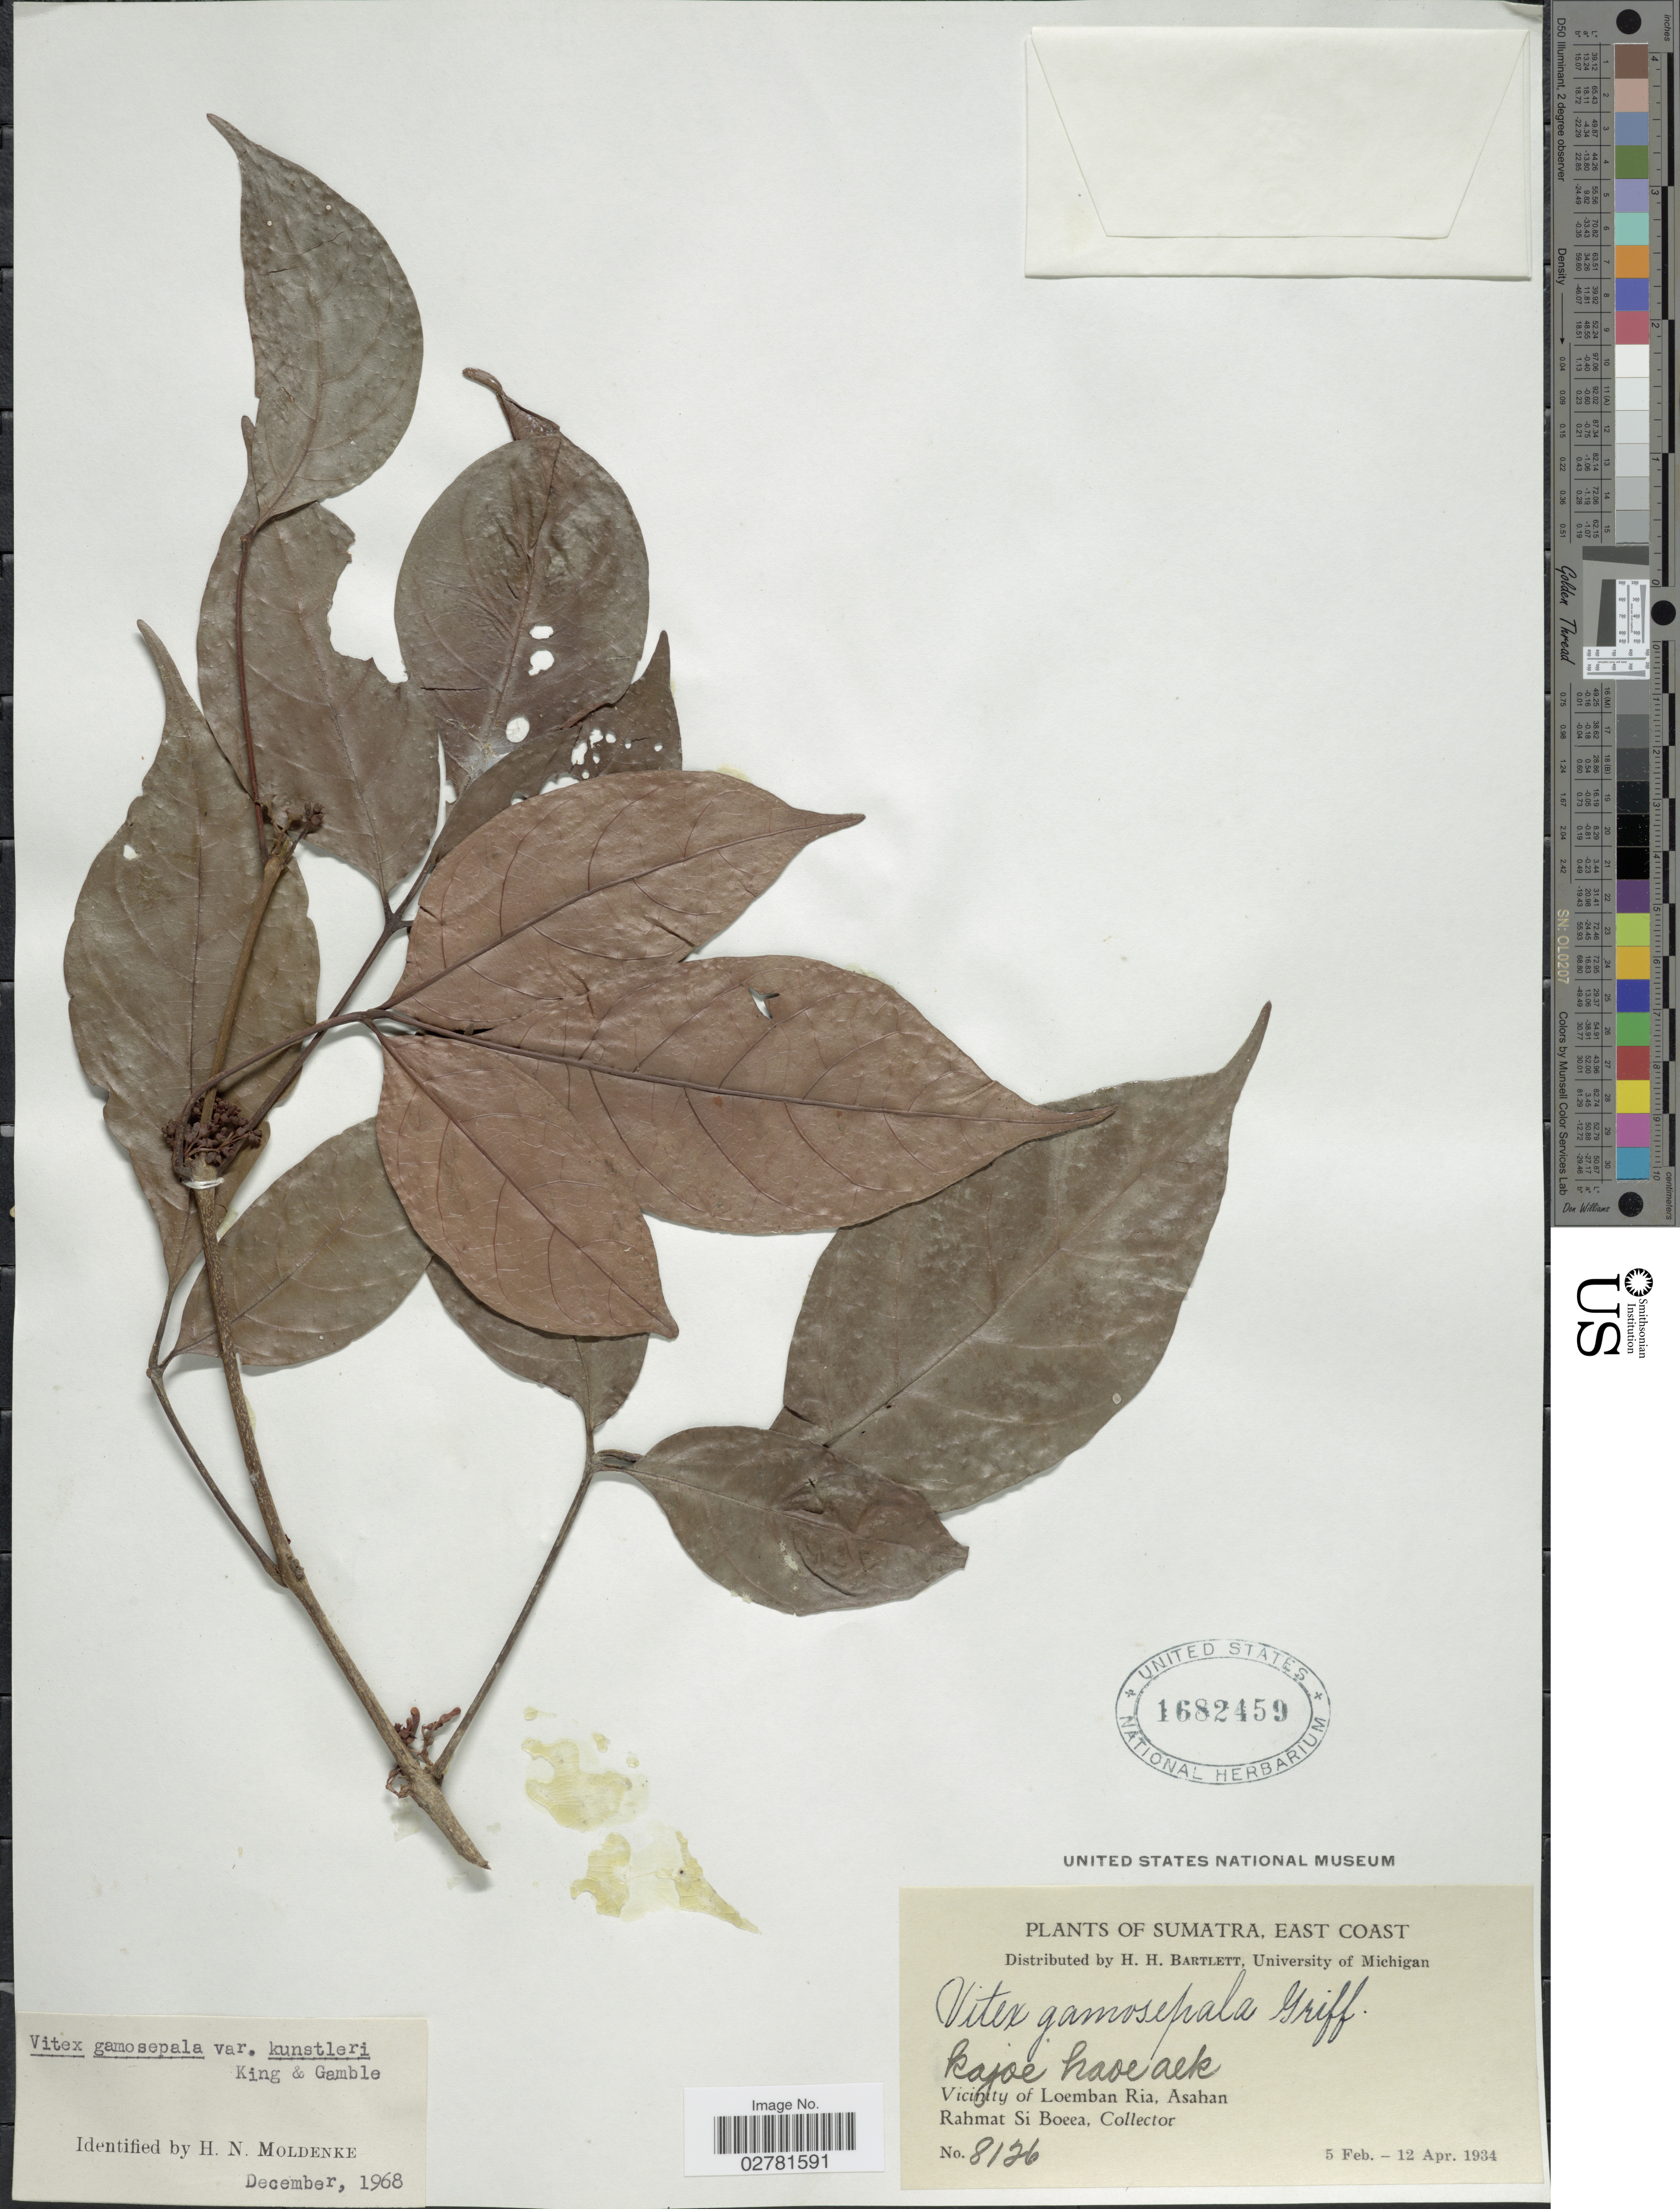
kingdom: Plantae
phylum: Tracheophyta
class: Magnoliopsida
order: Lamiales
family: Lamiaceae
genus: Vitex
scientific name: Vitex gamosepala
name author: Griff.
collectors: Rahmat Si Boeea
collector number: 8126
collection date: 1934-02-05/1934-04-12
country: Indonesia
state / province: Sumatra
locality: East Coast. Vicinity of Loemban Ria, Asahan.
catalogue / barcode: US 1682459